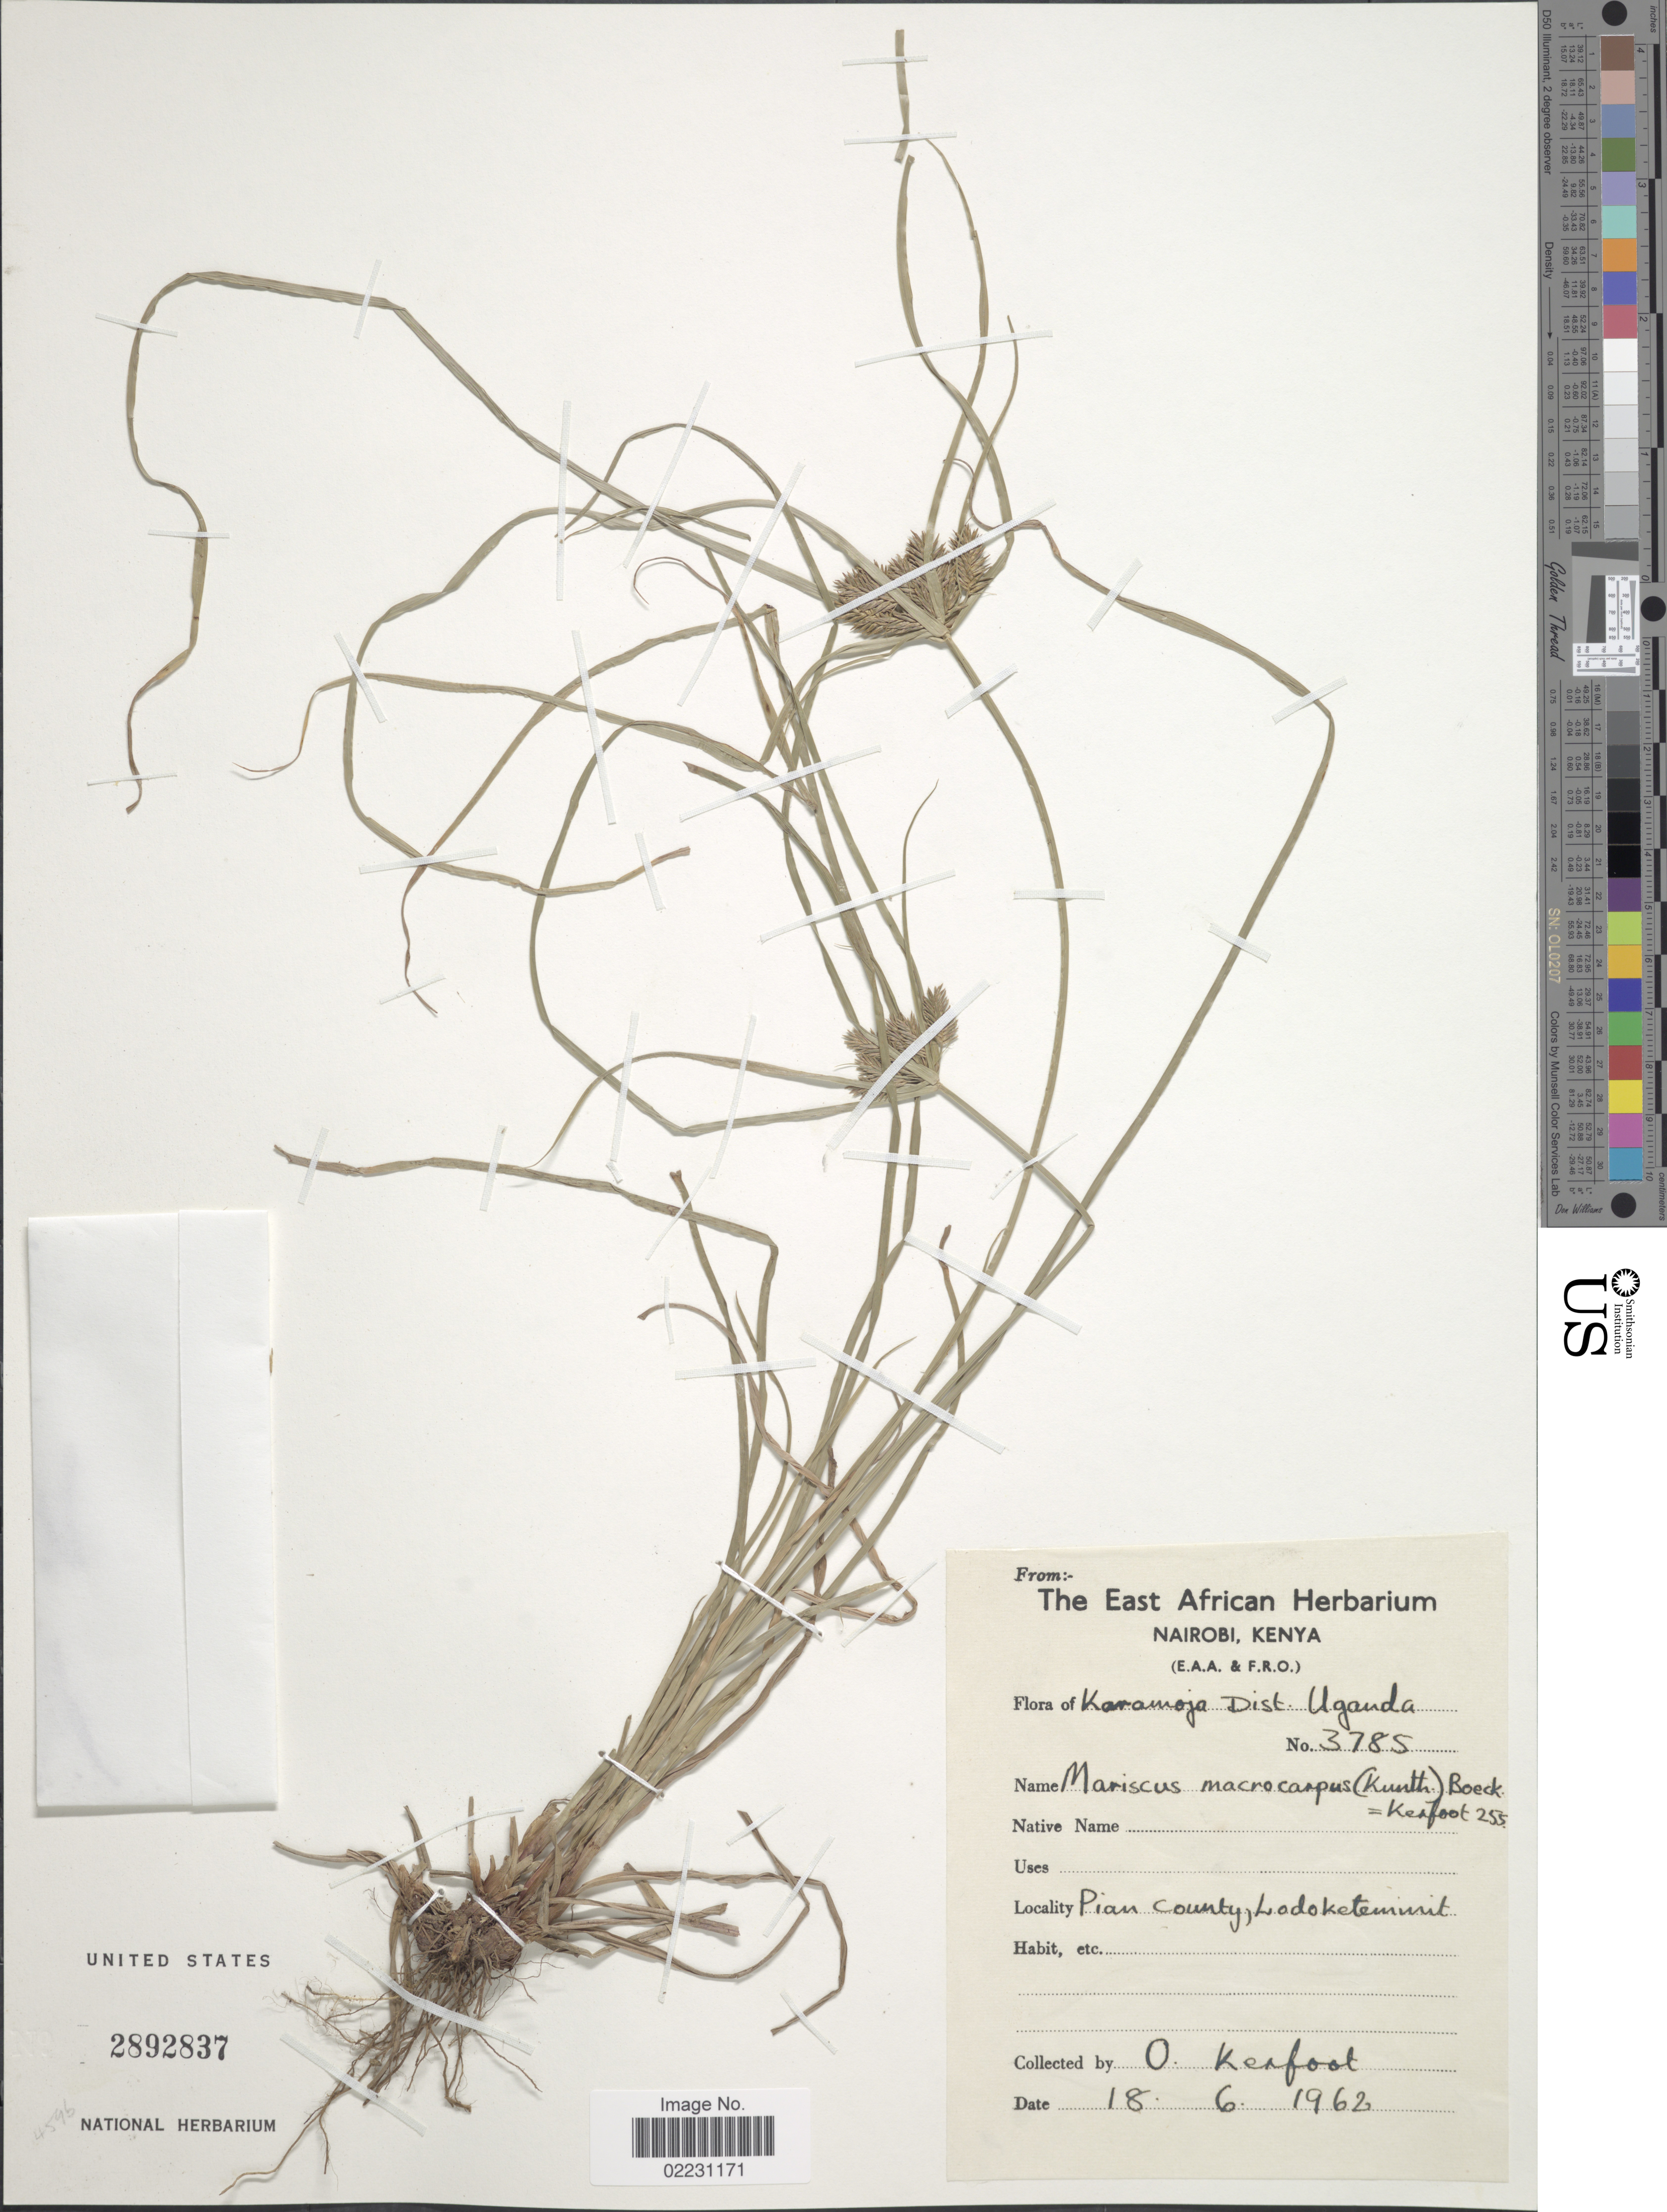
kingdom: Plantae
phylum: Tracheophyta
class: Liliopsida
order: Poales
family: Cyperaceae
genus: Cyperus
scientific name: Cyperus cyperoides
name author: (L.) Kuntze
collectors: O. Kerfoot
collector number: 3785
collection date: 1962-06-18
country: Uganda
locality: Karamoja Dist. Pian County, Lodoketemmit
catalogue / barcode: US 2892837